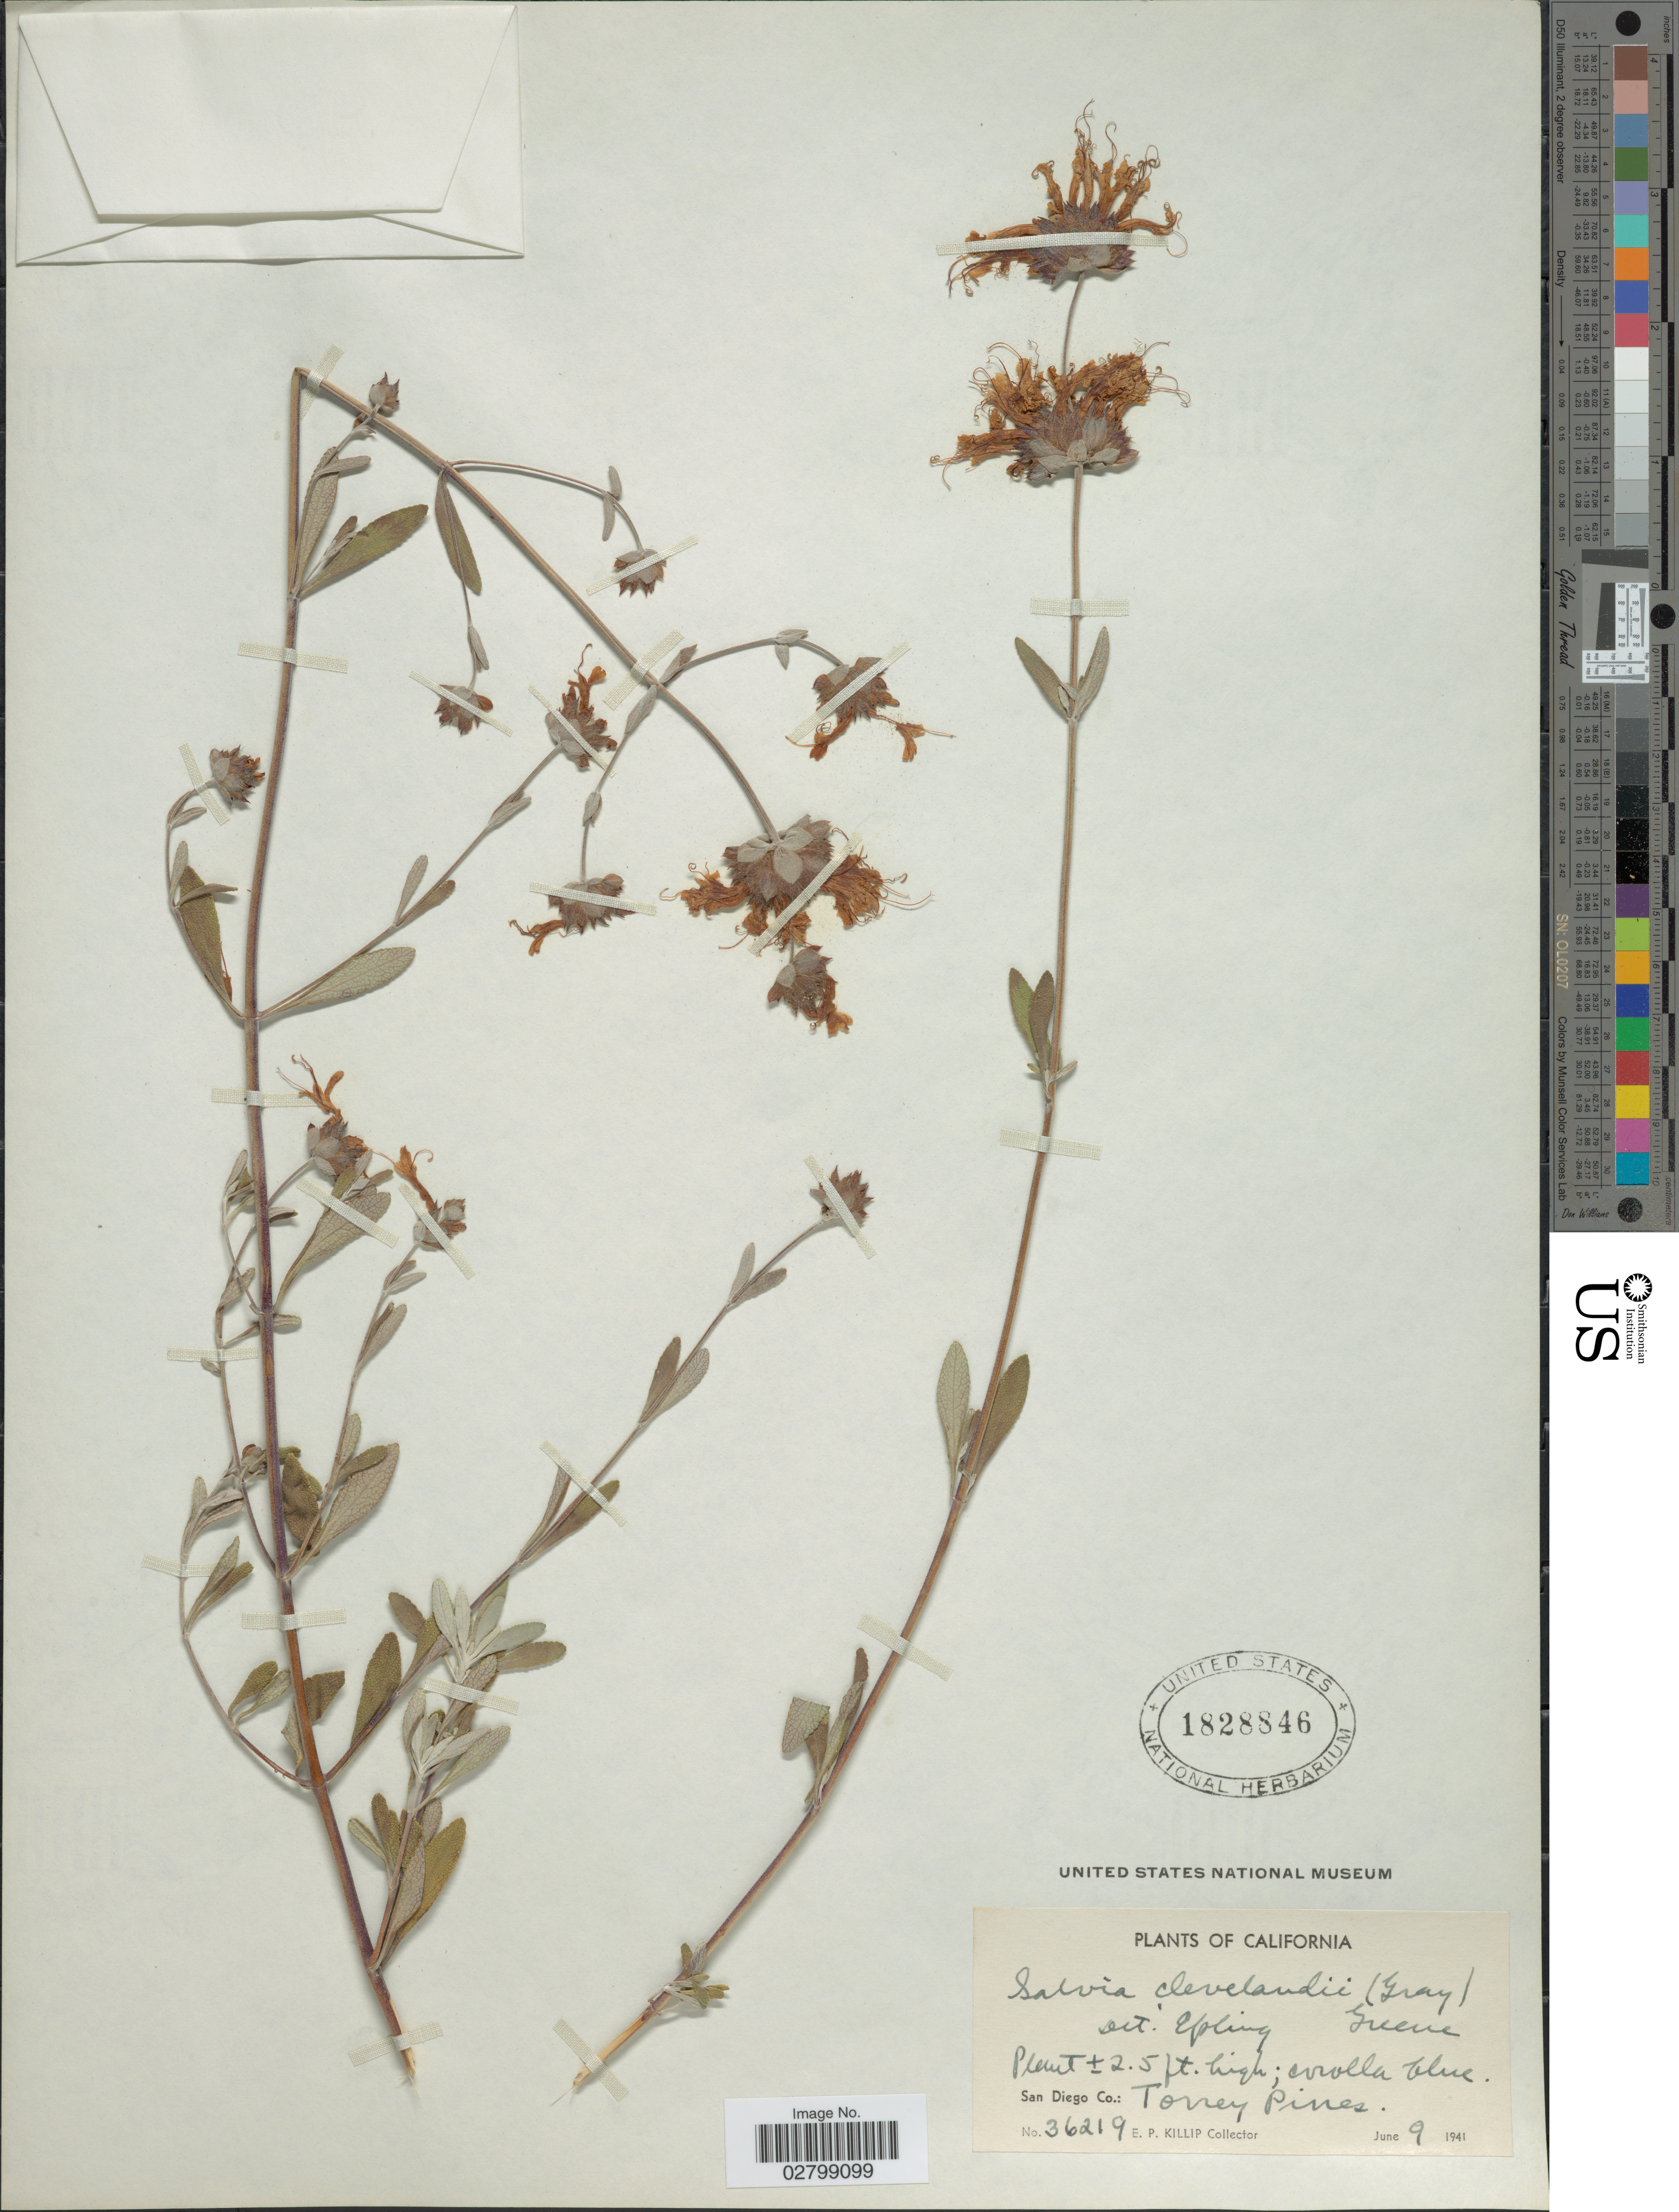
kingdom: Plantae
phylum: Tracheophyta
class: Magnoliopsida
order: Lamiales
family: Lamiaceae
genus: Salvia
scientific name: Salvia clevelandii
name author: (A. Gray) Greene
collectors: E. P. Killip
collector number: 36219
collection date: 1941-06-09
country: United States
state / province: California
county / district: San Diego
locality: San Diego Co.: Torrey Pines.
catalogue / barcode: US 1828846